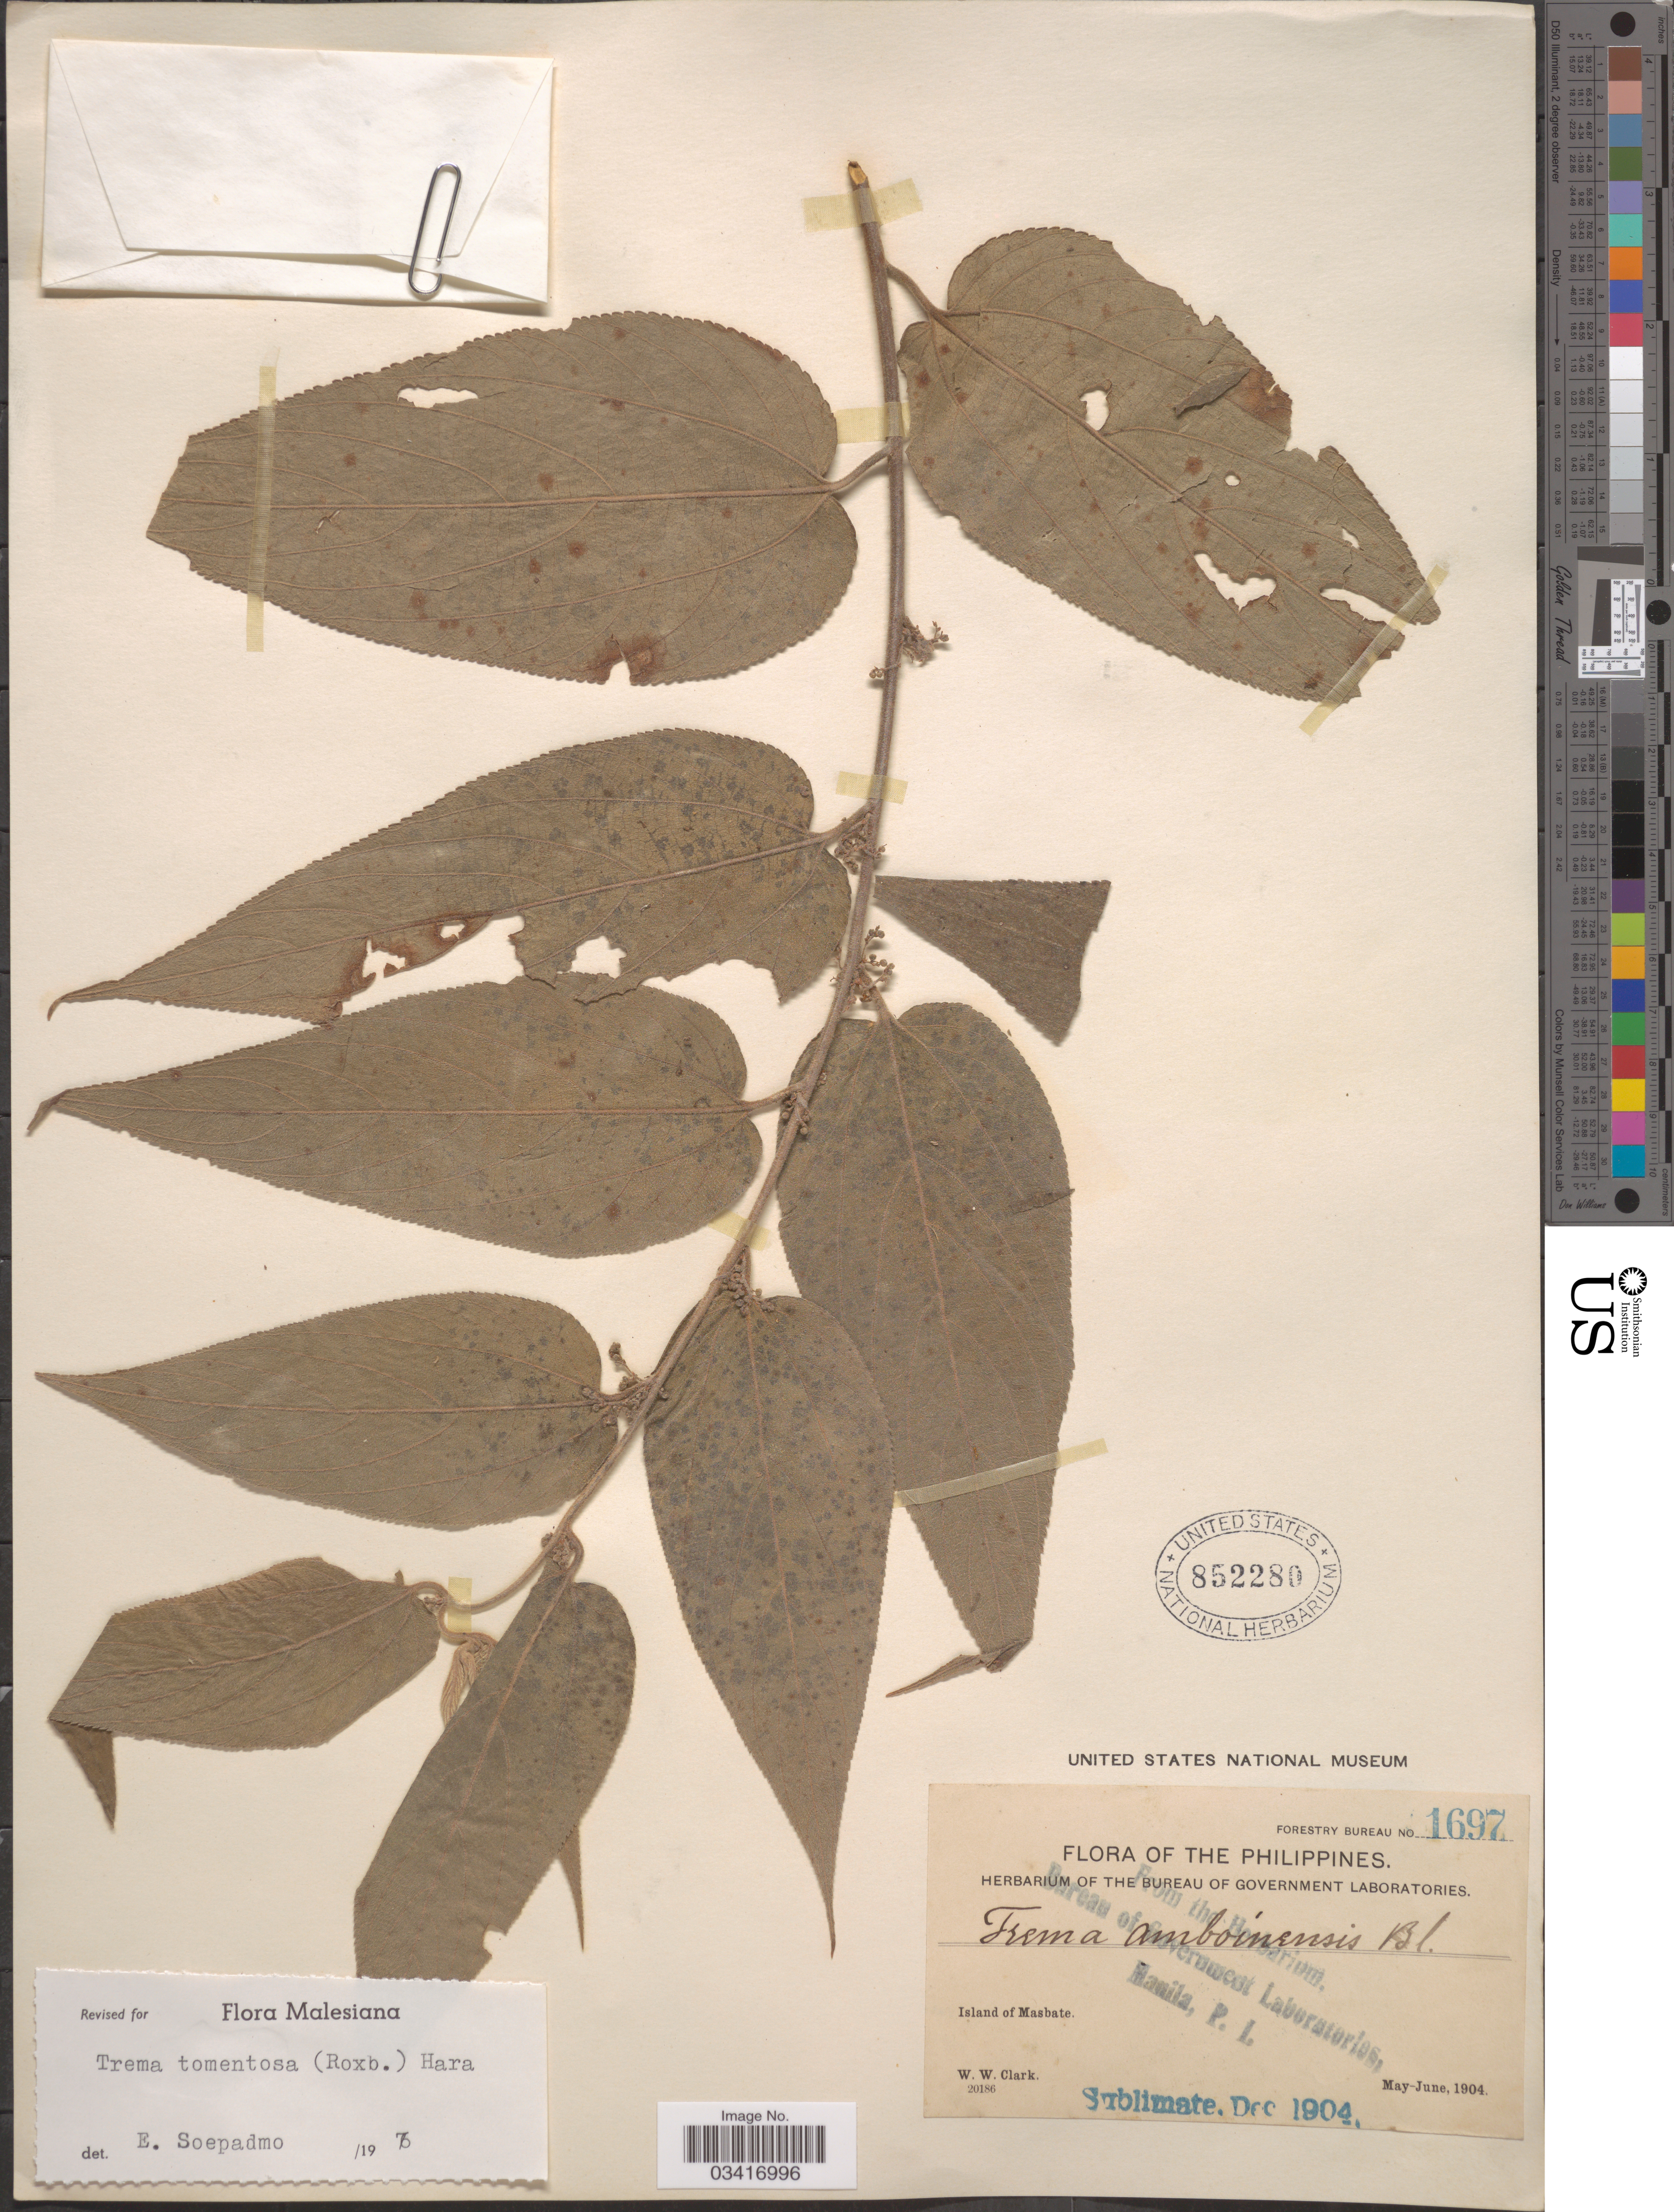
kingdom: Plantae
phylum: Tracheophyta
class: Magnoliopsida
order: Rosales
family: Cannabaceae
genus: Trema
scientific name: Trema tomentosum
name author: (Roxb.) Y. Hara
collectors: W. W. Clark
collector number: Forestry Bureau 1697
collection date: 1904-05/1904-06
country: Philippines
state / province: Bicol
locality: Island of Masbate.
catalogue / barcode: US 852280